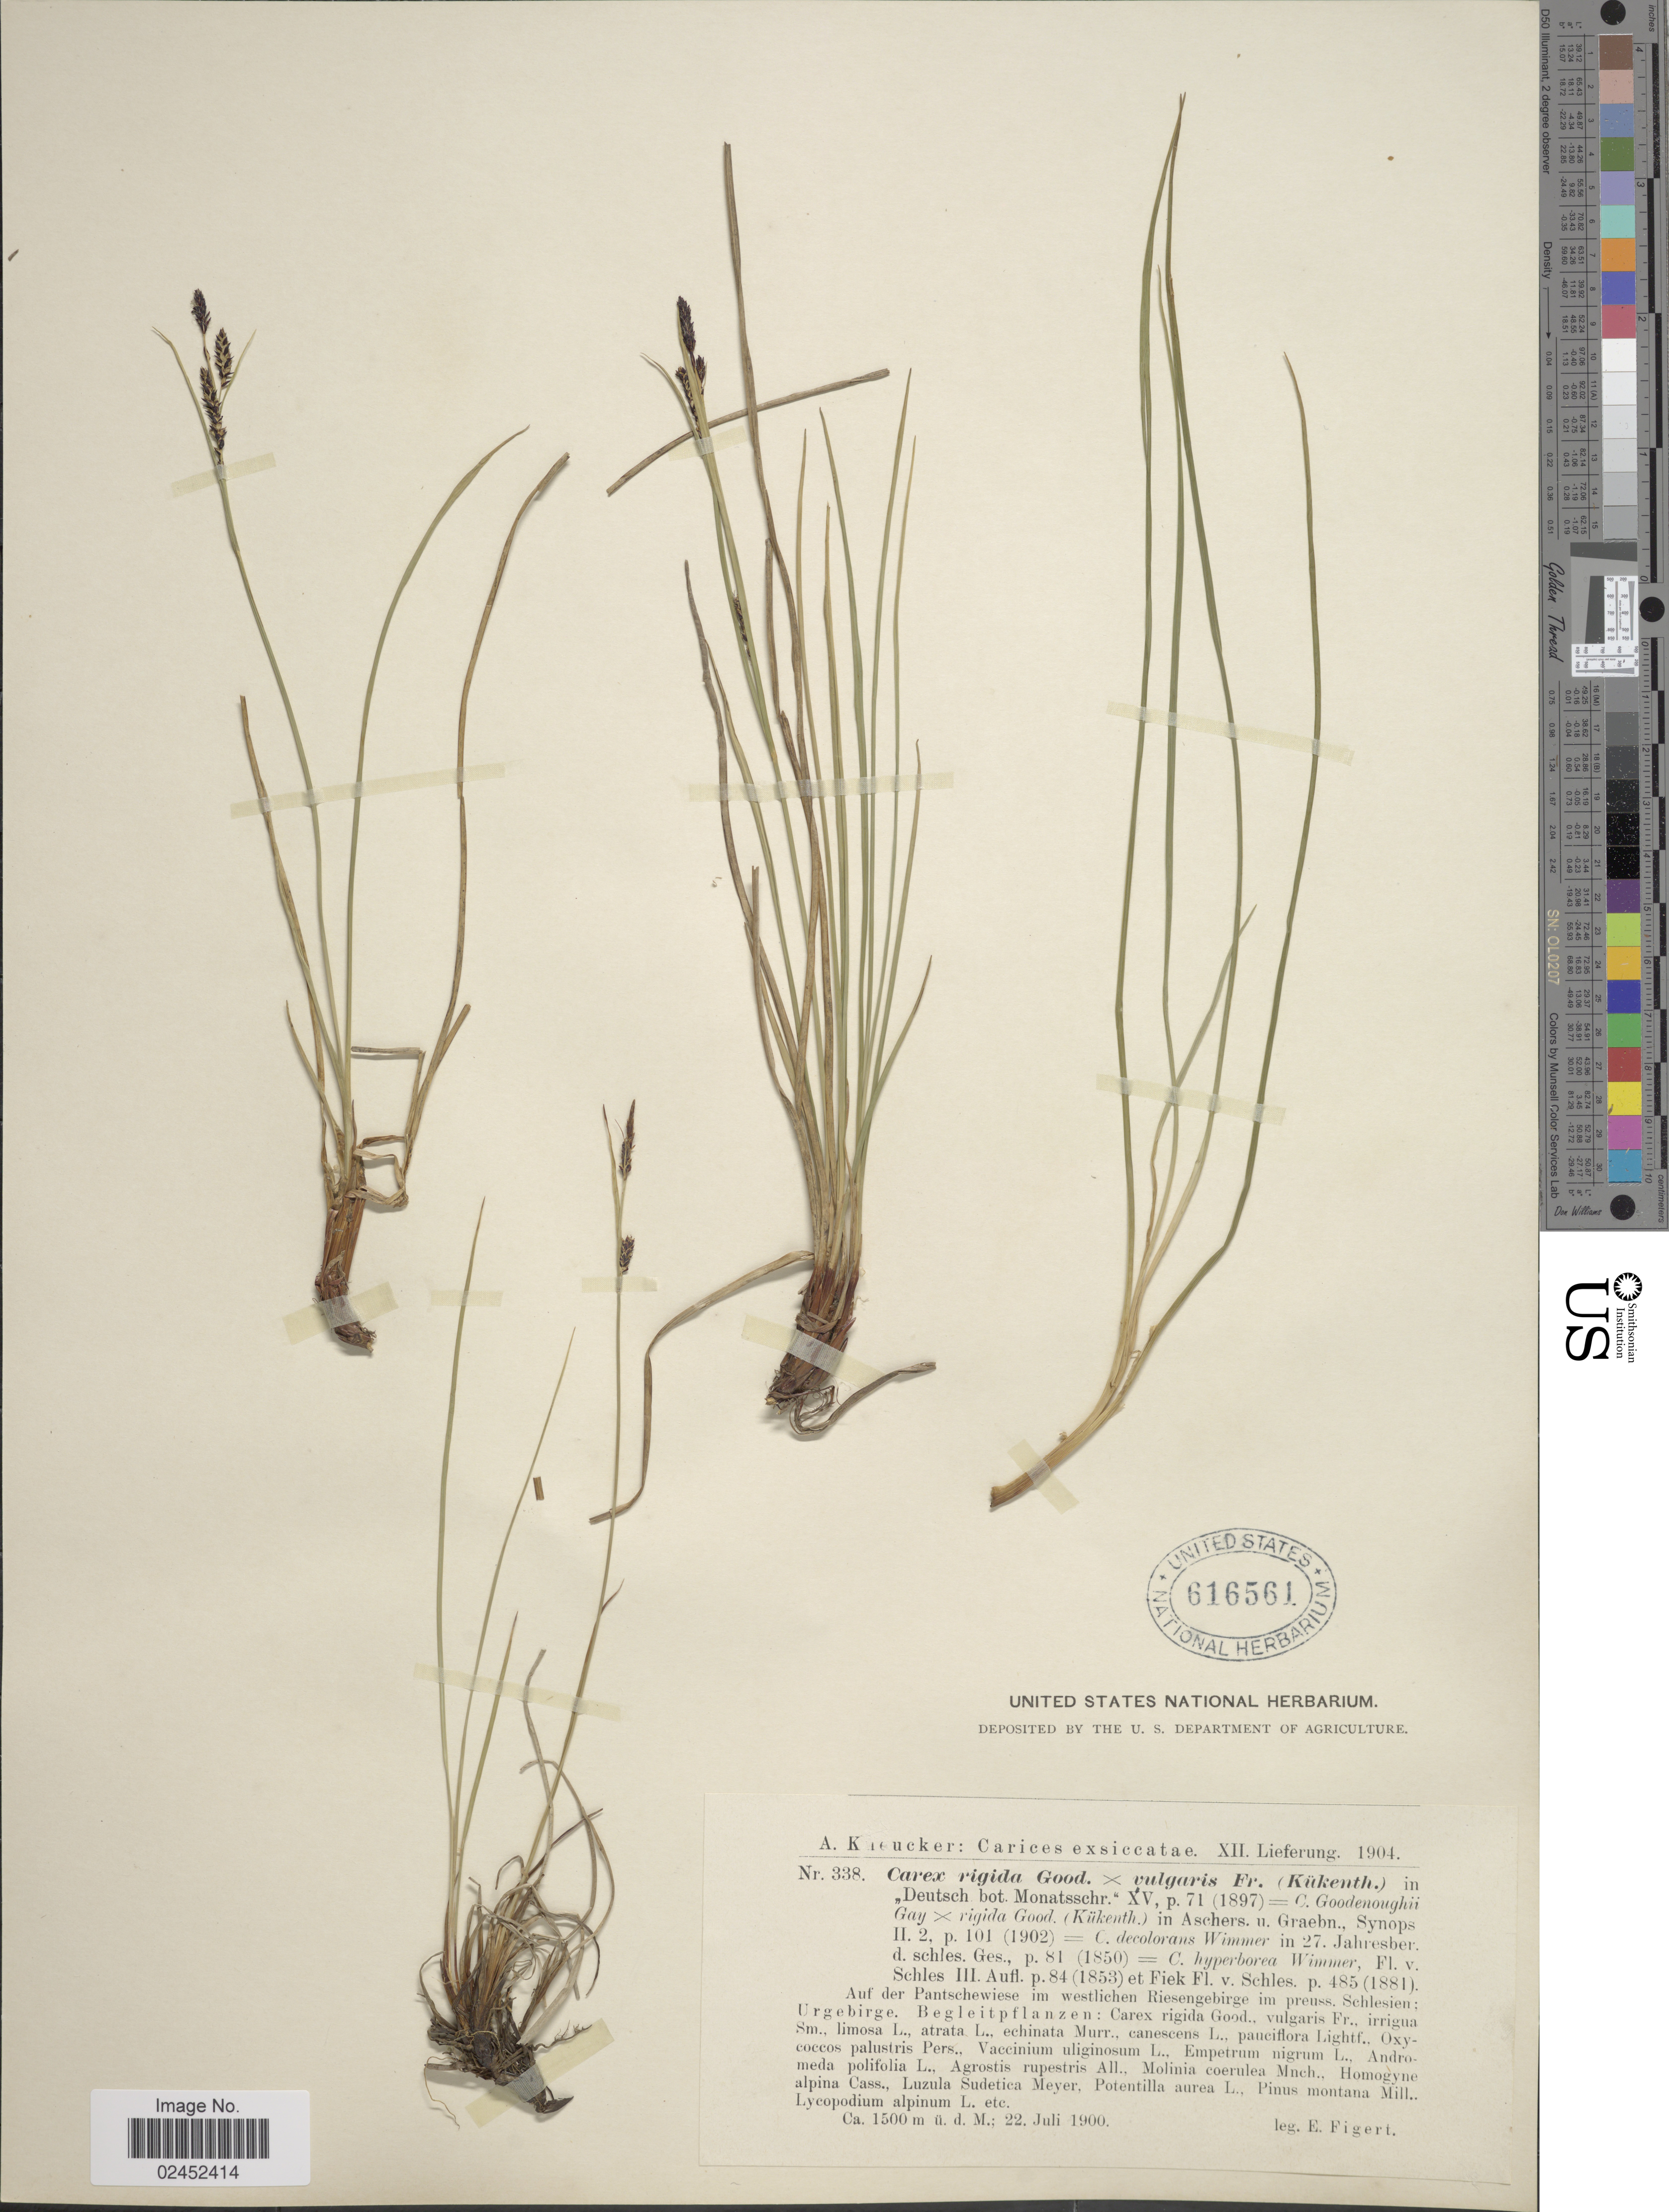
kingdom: Plantae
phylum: Tracheophyta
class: Liliopsida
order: Poales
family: Cyperaceae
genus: Carex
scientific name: Carex sp.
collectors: E. Figert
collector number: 338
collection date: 1900-07-22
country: Poland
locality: Auf der Pantschewiese im westlichen Riesengebirge im preuss, Schlesien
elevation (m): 1500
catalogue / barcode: US 616561